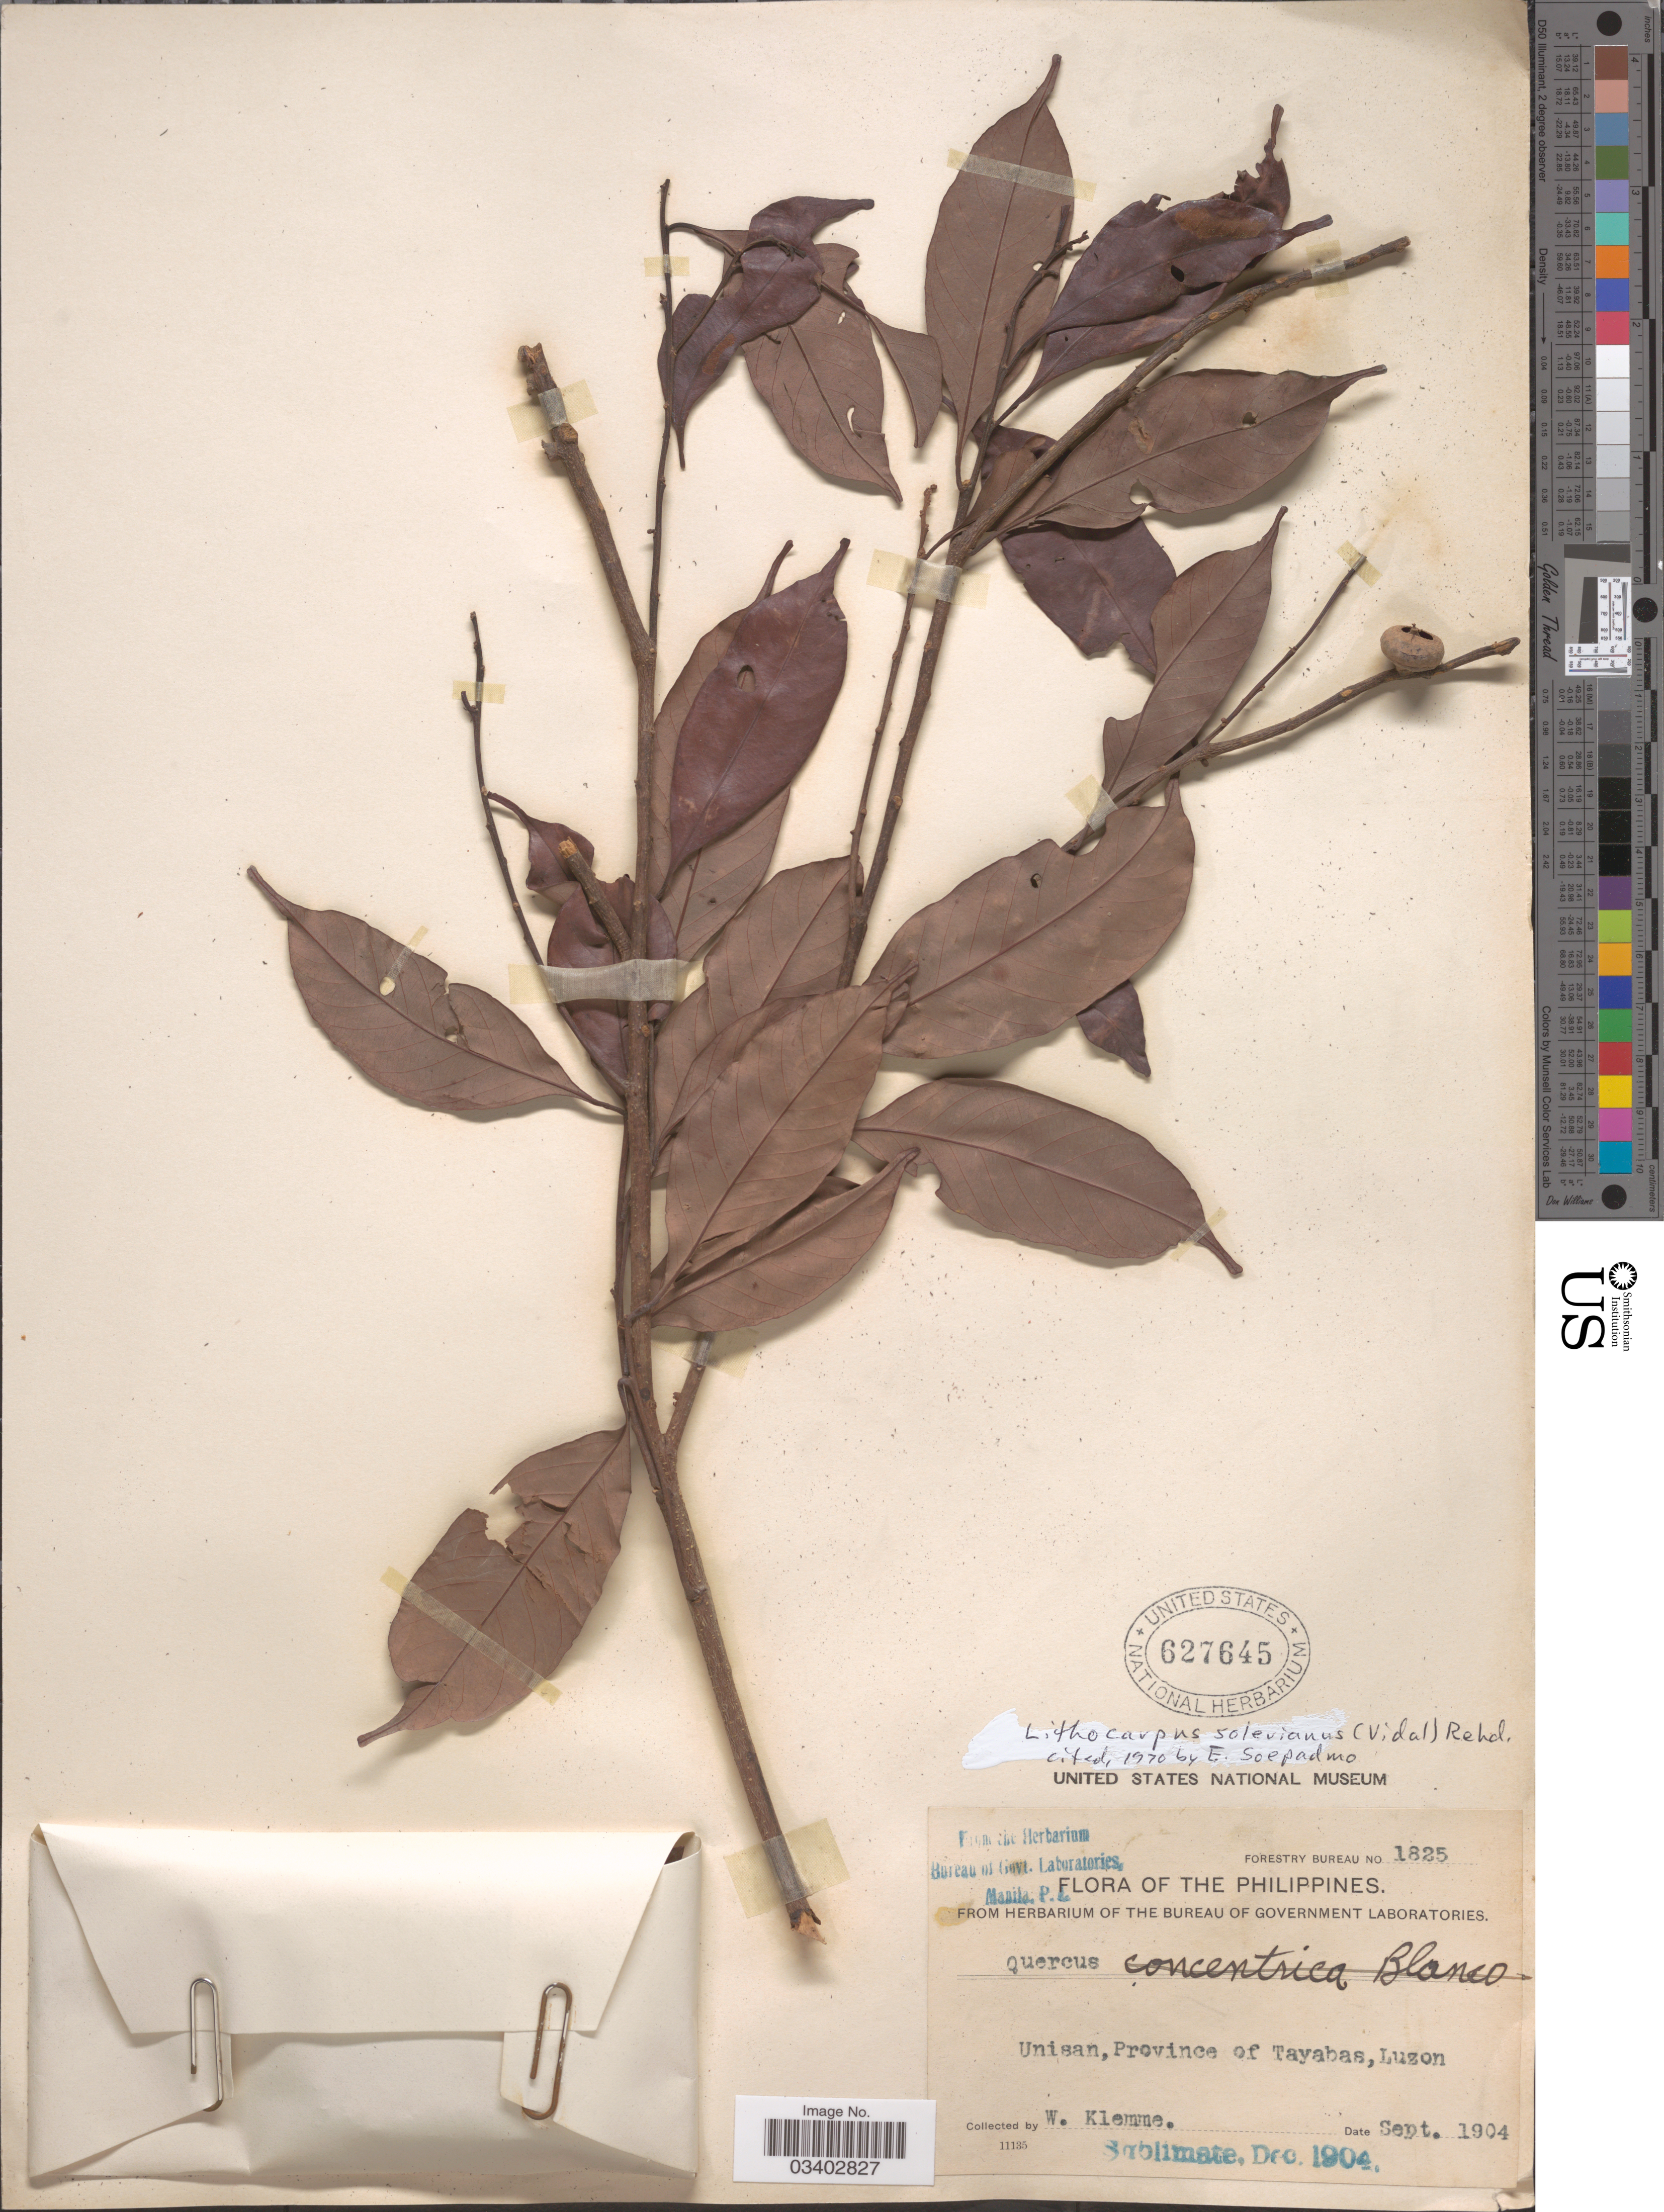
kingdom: Plantae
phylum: Tracheophyta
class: Magnoliopsida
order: Fagales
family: Fagaceae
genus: Lithocarpus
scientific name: Lithocarpus solerianus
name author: (Vidal) Rehder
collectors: W. Klemme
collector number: Forestry Bureau 1825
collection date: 1904-09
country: Philippines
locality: Unisan, Province of Tayabas, Luzon.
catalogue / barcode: US 627645